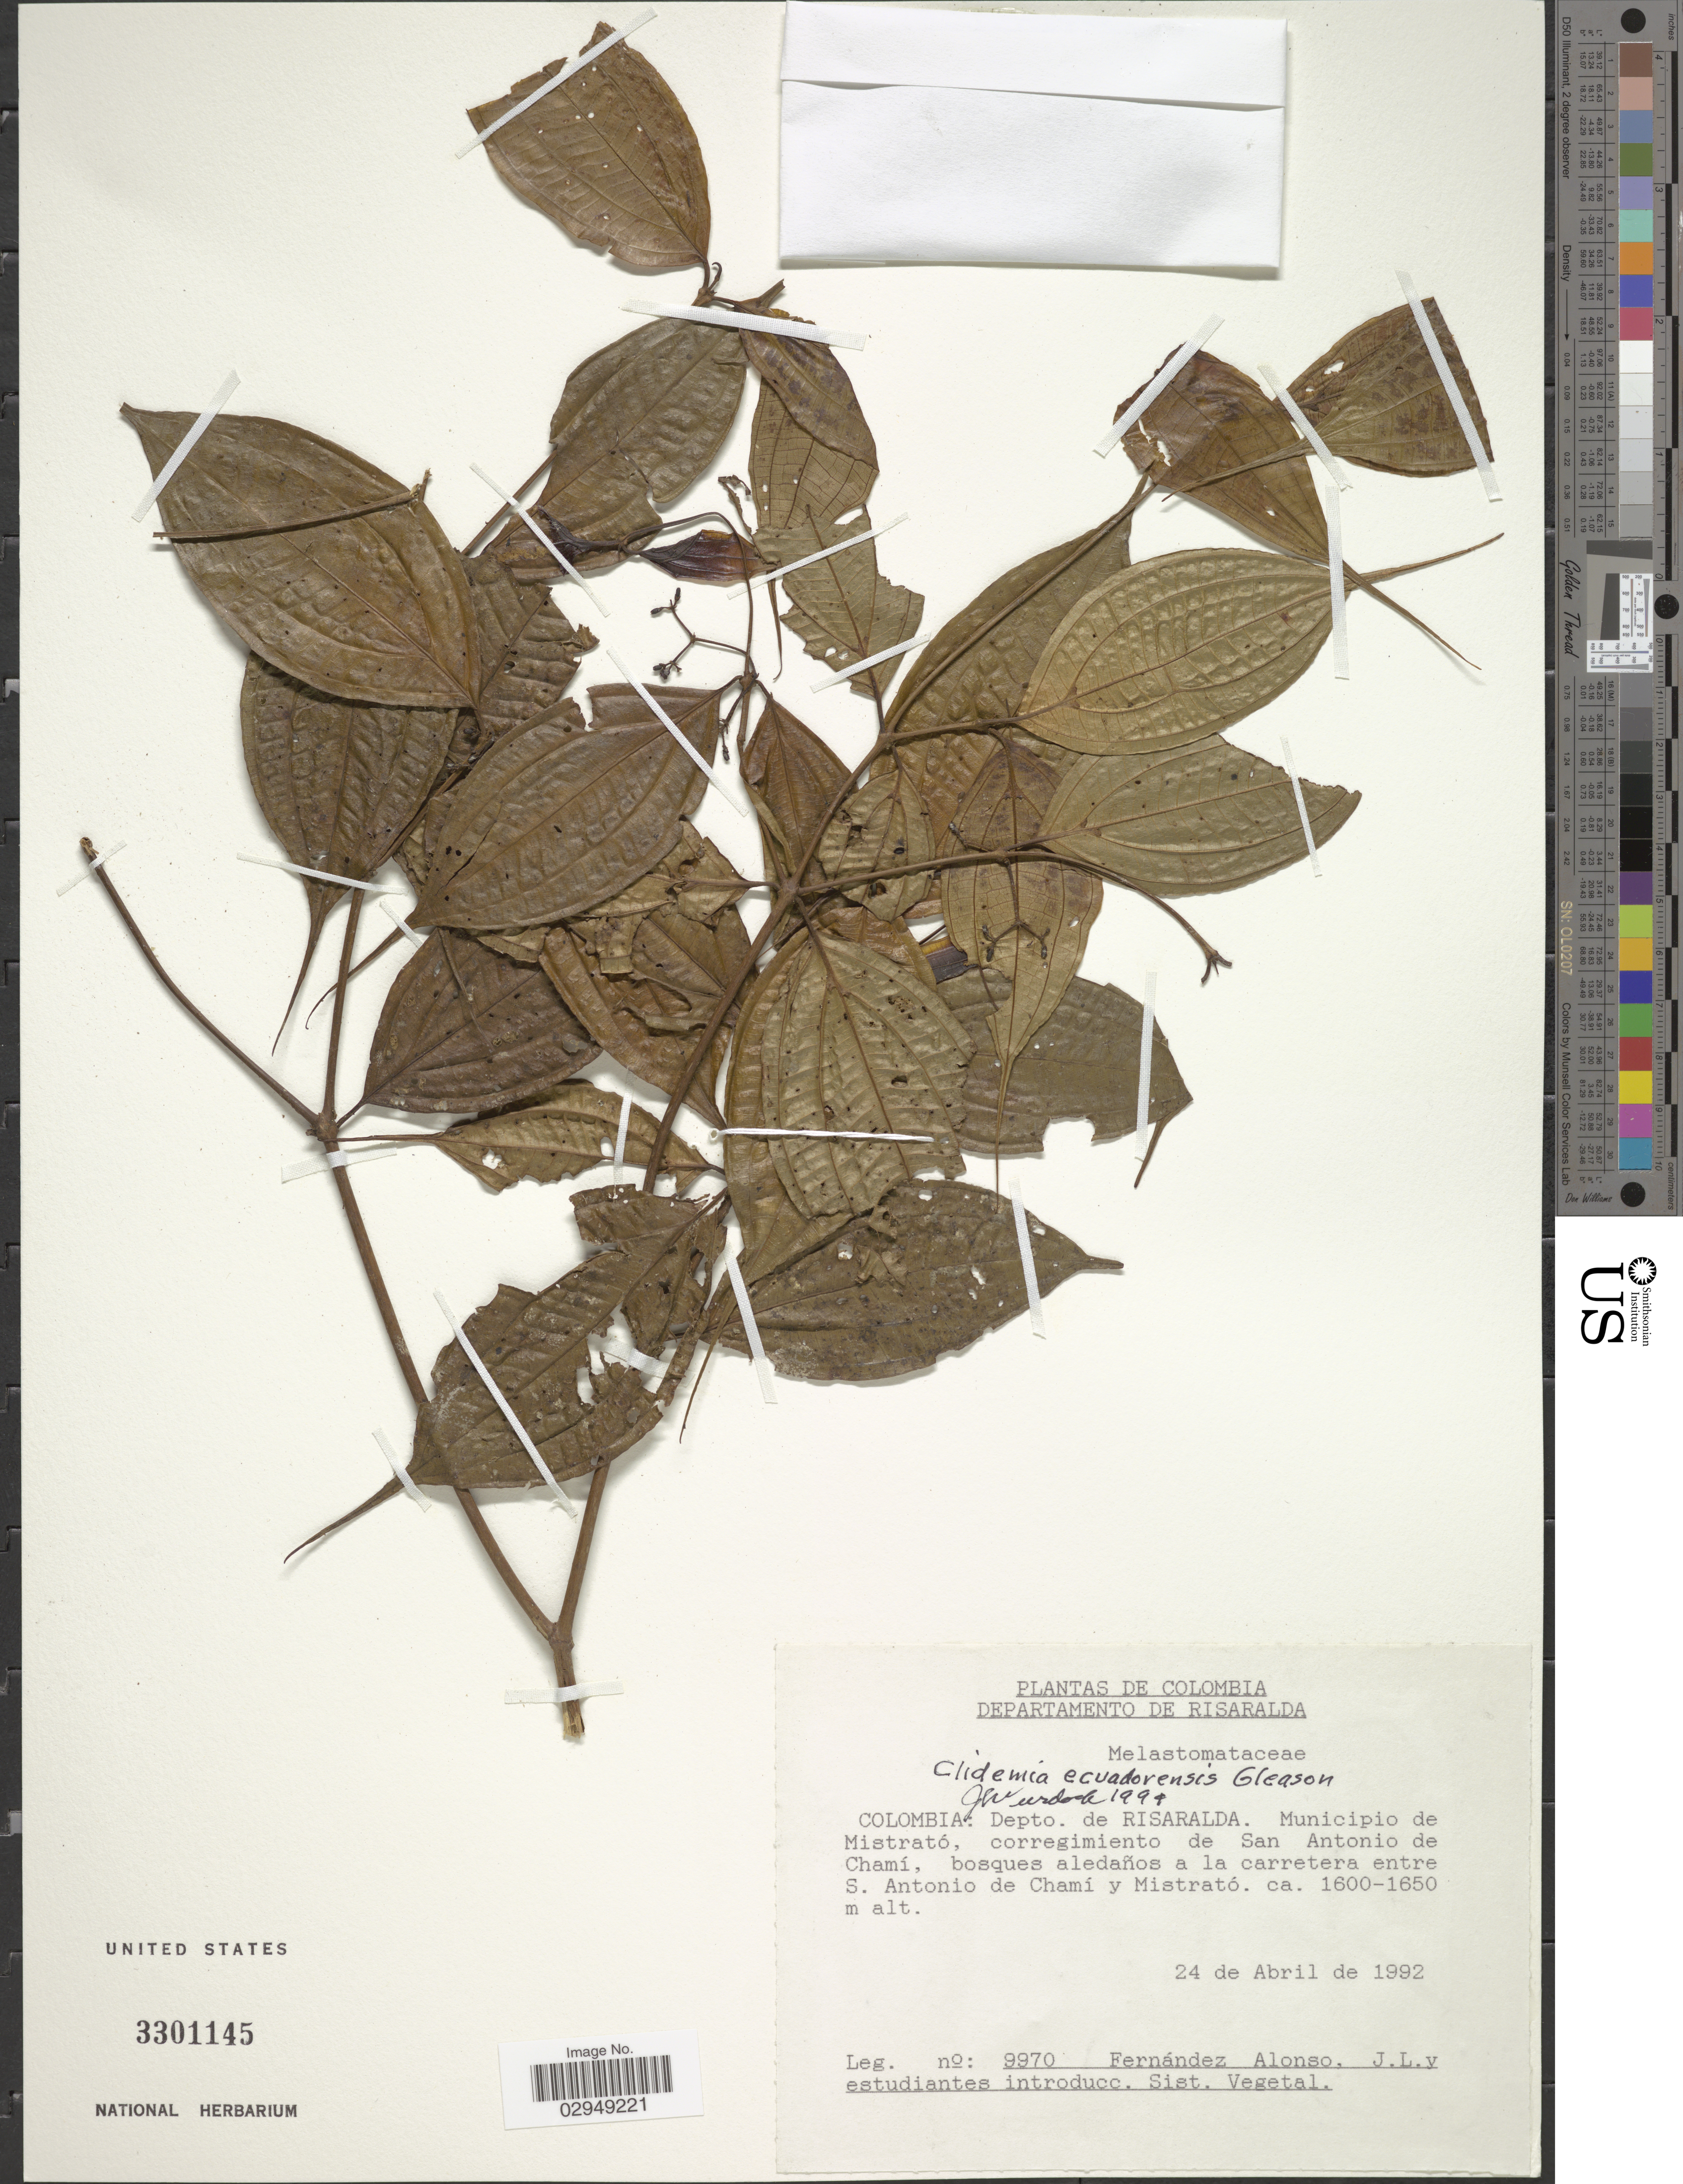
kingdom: Plantae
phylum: Tracheophyta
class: Magnoliopsida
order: Myrtales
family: Melastomataceae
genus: Clidemia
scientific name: Clidemia ecuadorensis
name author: Gleason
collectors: J. Fernández & Estudiantes de Introducc. Sistem. Vegetal.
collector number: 9970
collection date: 1992-04-24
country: Colombia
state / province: Risaralda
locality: Depto. de Risaralda, Municipio de Mistrató, corregimiento de San Antonio de Chamí, bosques aledaños a la carretera entre S. Antonio de Chamí y Mistrató.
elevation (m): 1600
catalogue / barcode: US 3301145